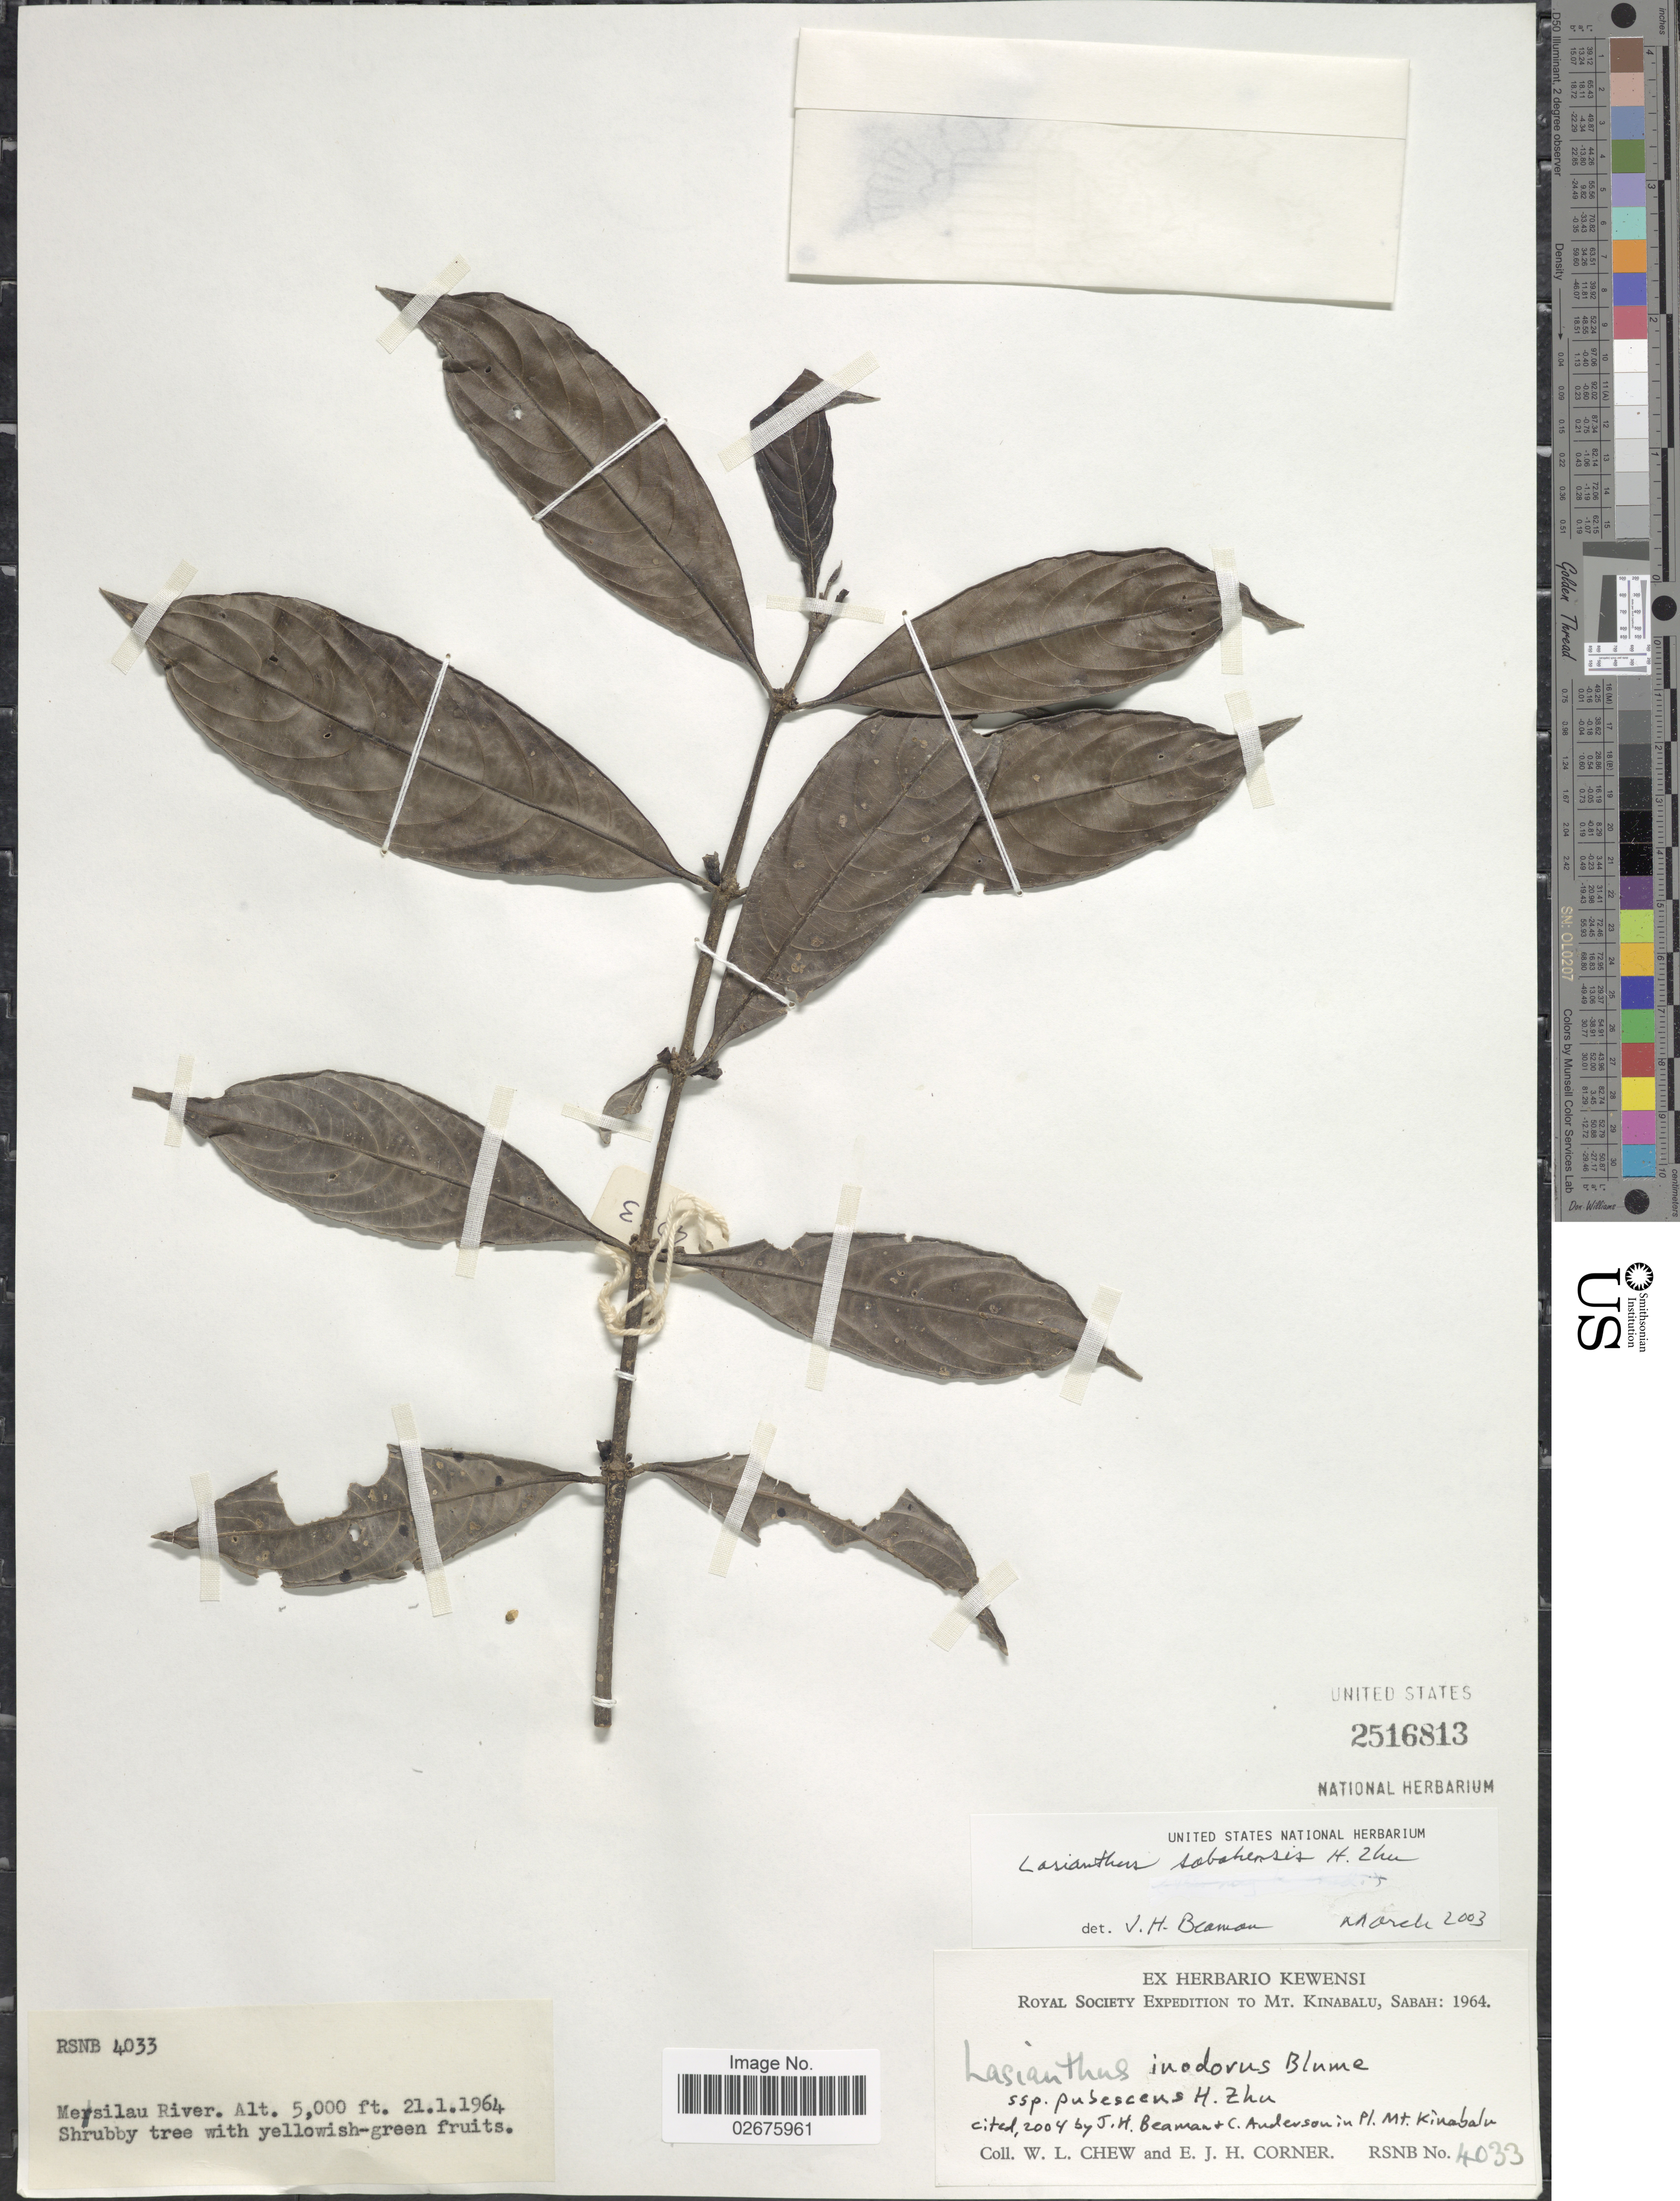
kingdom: Plantae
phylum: Tracheophyta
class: Magnoliopsida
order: Gentianales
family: Rubiaceae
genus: Lasianthus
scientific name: Lasianthus inodorus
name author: Blume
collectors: W. Chew & E. Corner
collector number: RSNB 4033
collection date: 1964-01-21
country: Malaysia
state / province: Sabah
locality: Mesilau River, To Mt Kinabalu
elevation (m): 1524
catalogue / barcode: US 2516813